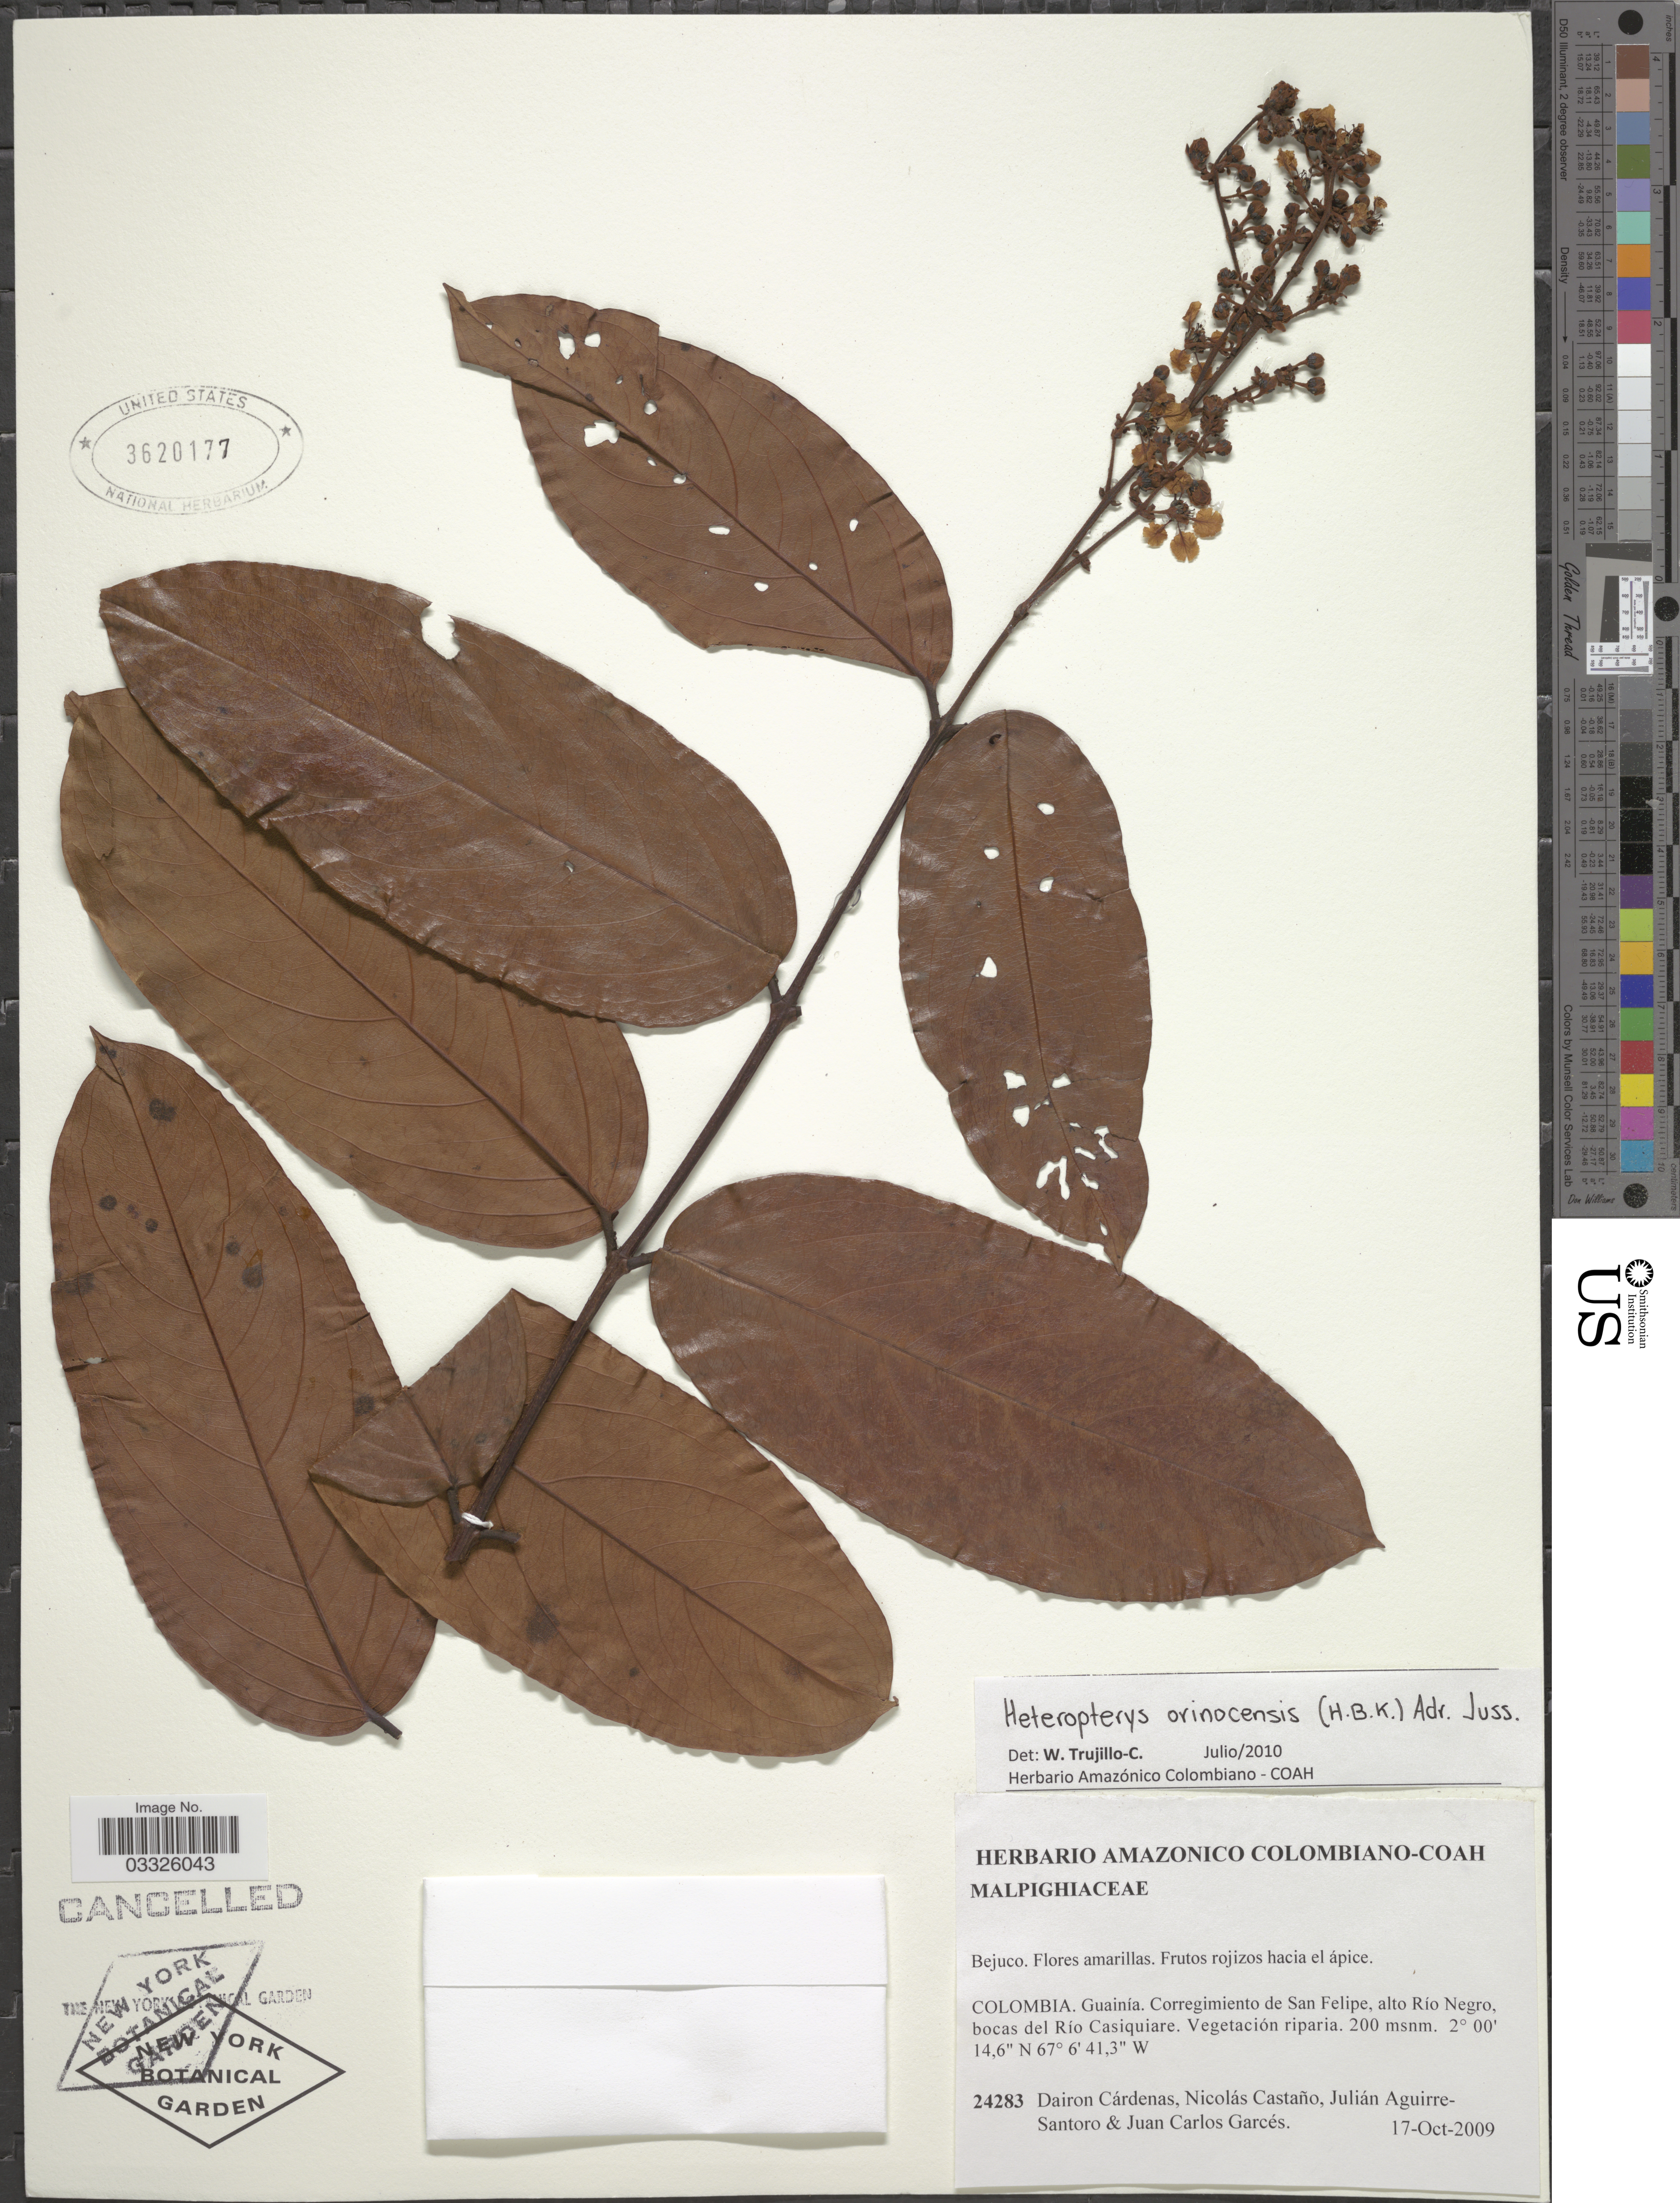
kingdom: Plantae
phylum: Tracheophyta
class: Magnoliopsida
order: Malpighiales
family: Malpighiaceae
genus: Heteropterys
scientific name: Heteropterys orinocensis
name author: (Kunth) A. Juss.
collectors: D. Cárdenas, N. Castaño, J. Aguirre-Santoro & J. Carcés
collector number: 24283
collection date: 2009-10-17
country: Colombia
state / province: Guainía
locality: Corregimiento de San Felipe, alto Río Negro, bocas del Río Casiquiare.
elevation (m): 200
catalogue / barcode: US 3620177